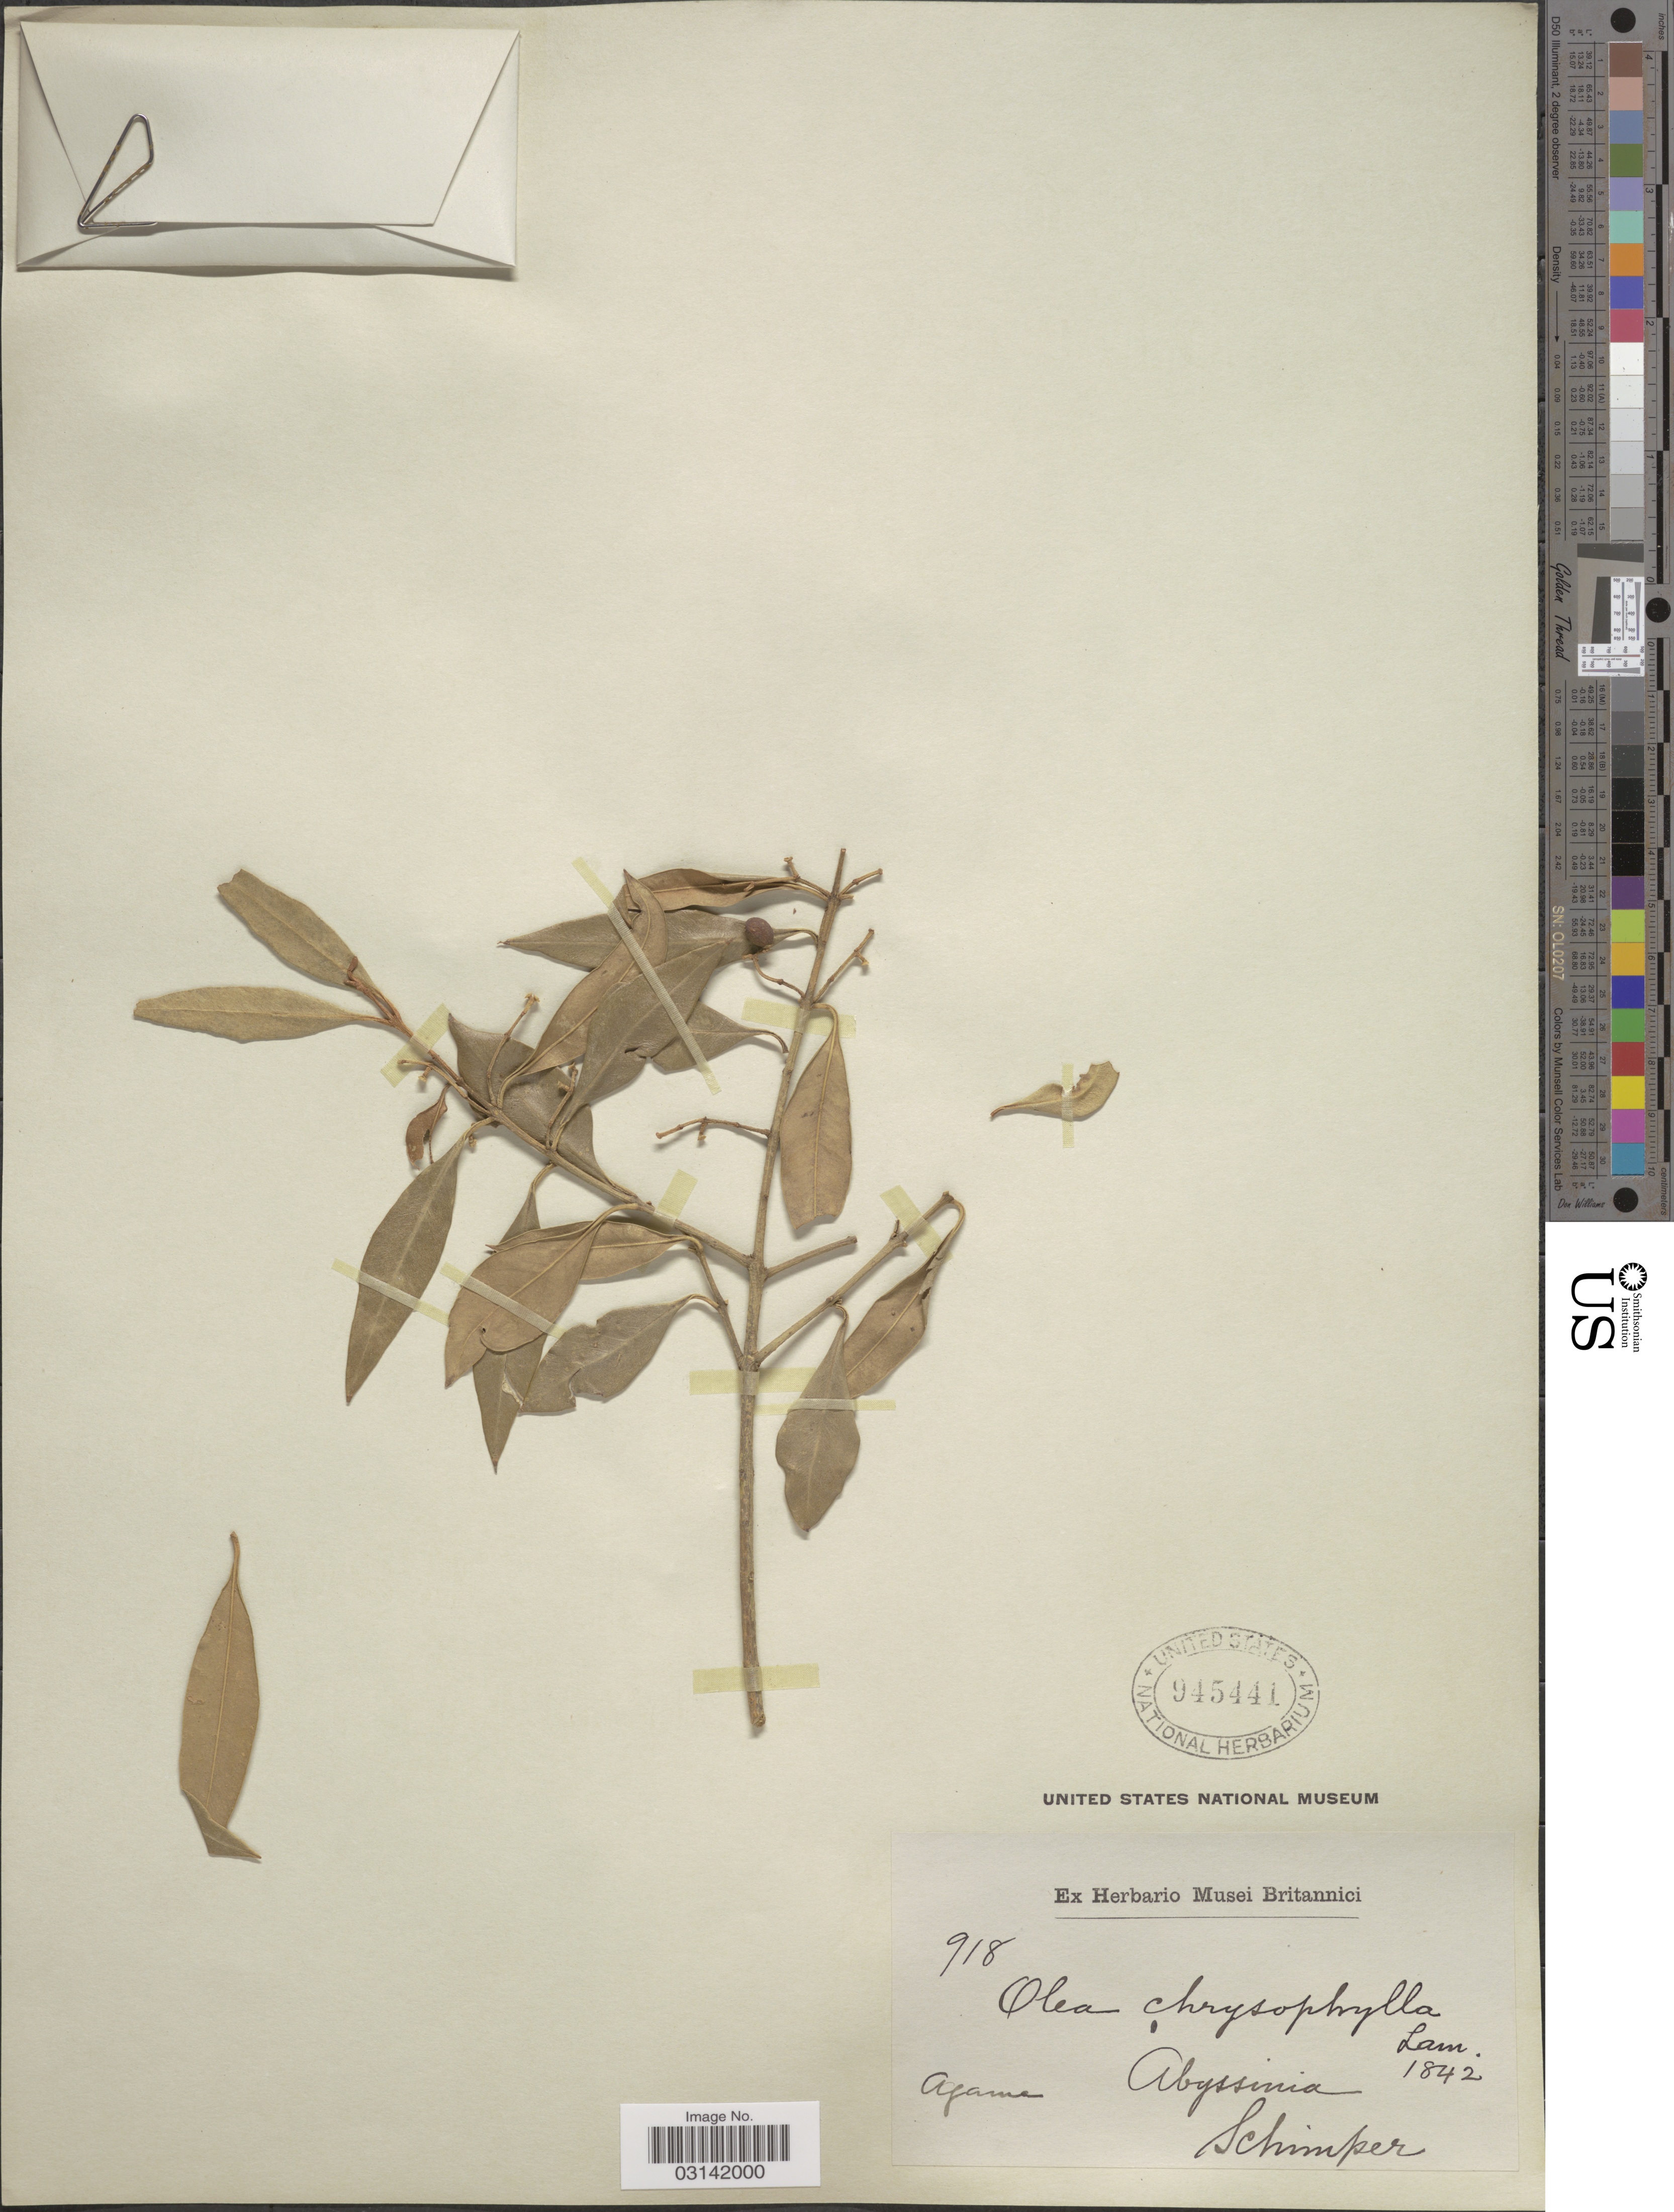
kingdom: Plantae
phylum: Tracheophyta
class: Magnoliopsida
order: Lamiales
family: Oleaceae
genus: Olea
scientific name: Olea chrysophylla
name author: Lam.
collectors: -. Schimper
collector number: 918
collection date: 1842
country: Ethiopia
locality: Abyssinia, Agama.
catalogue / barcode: US 945441